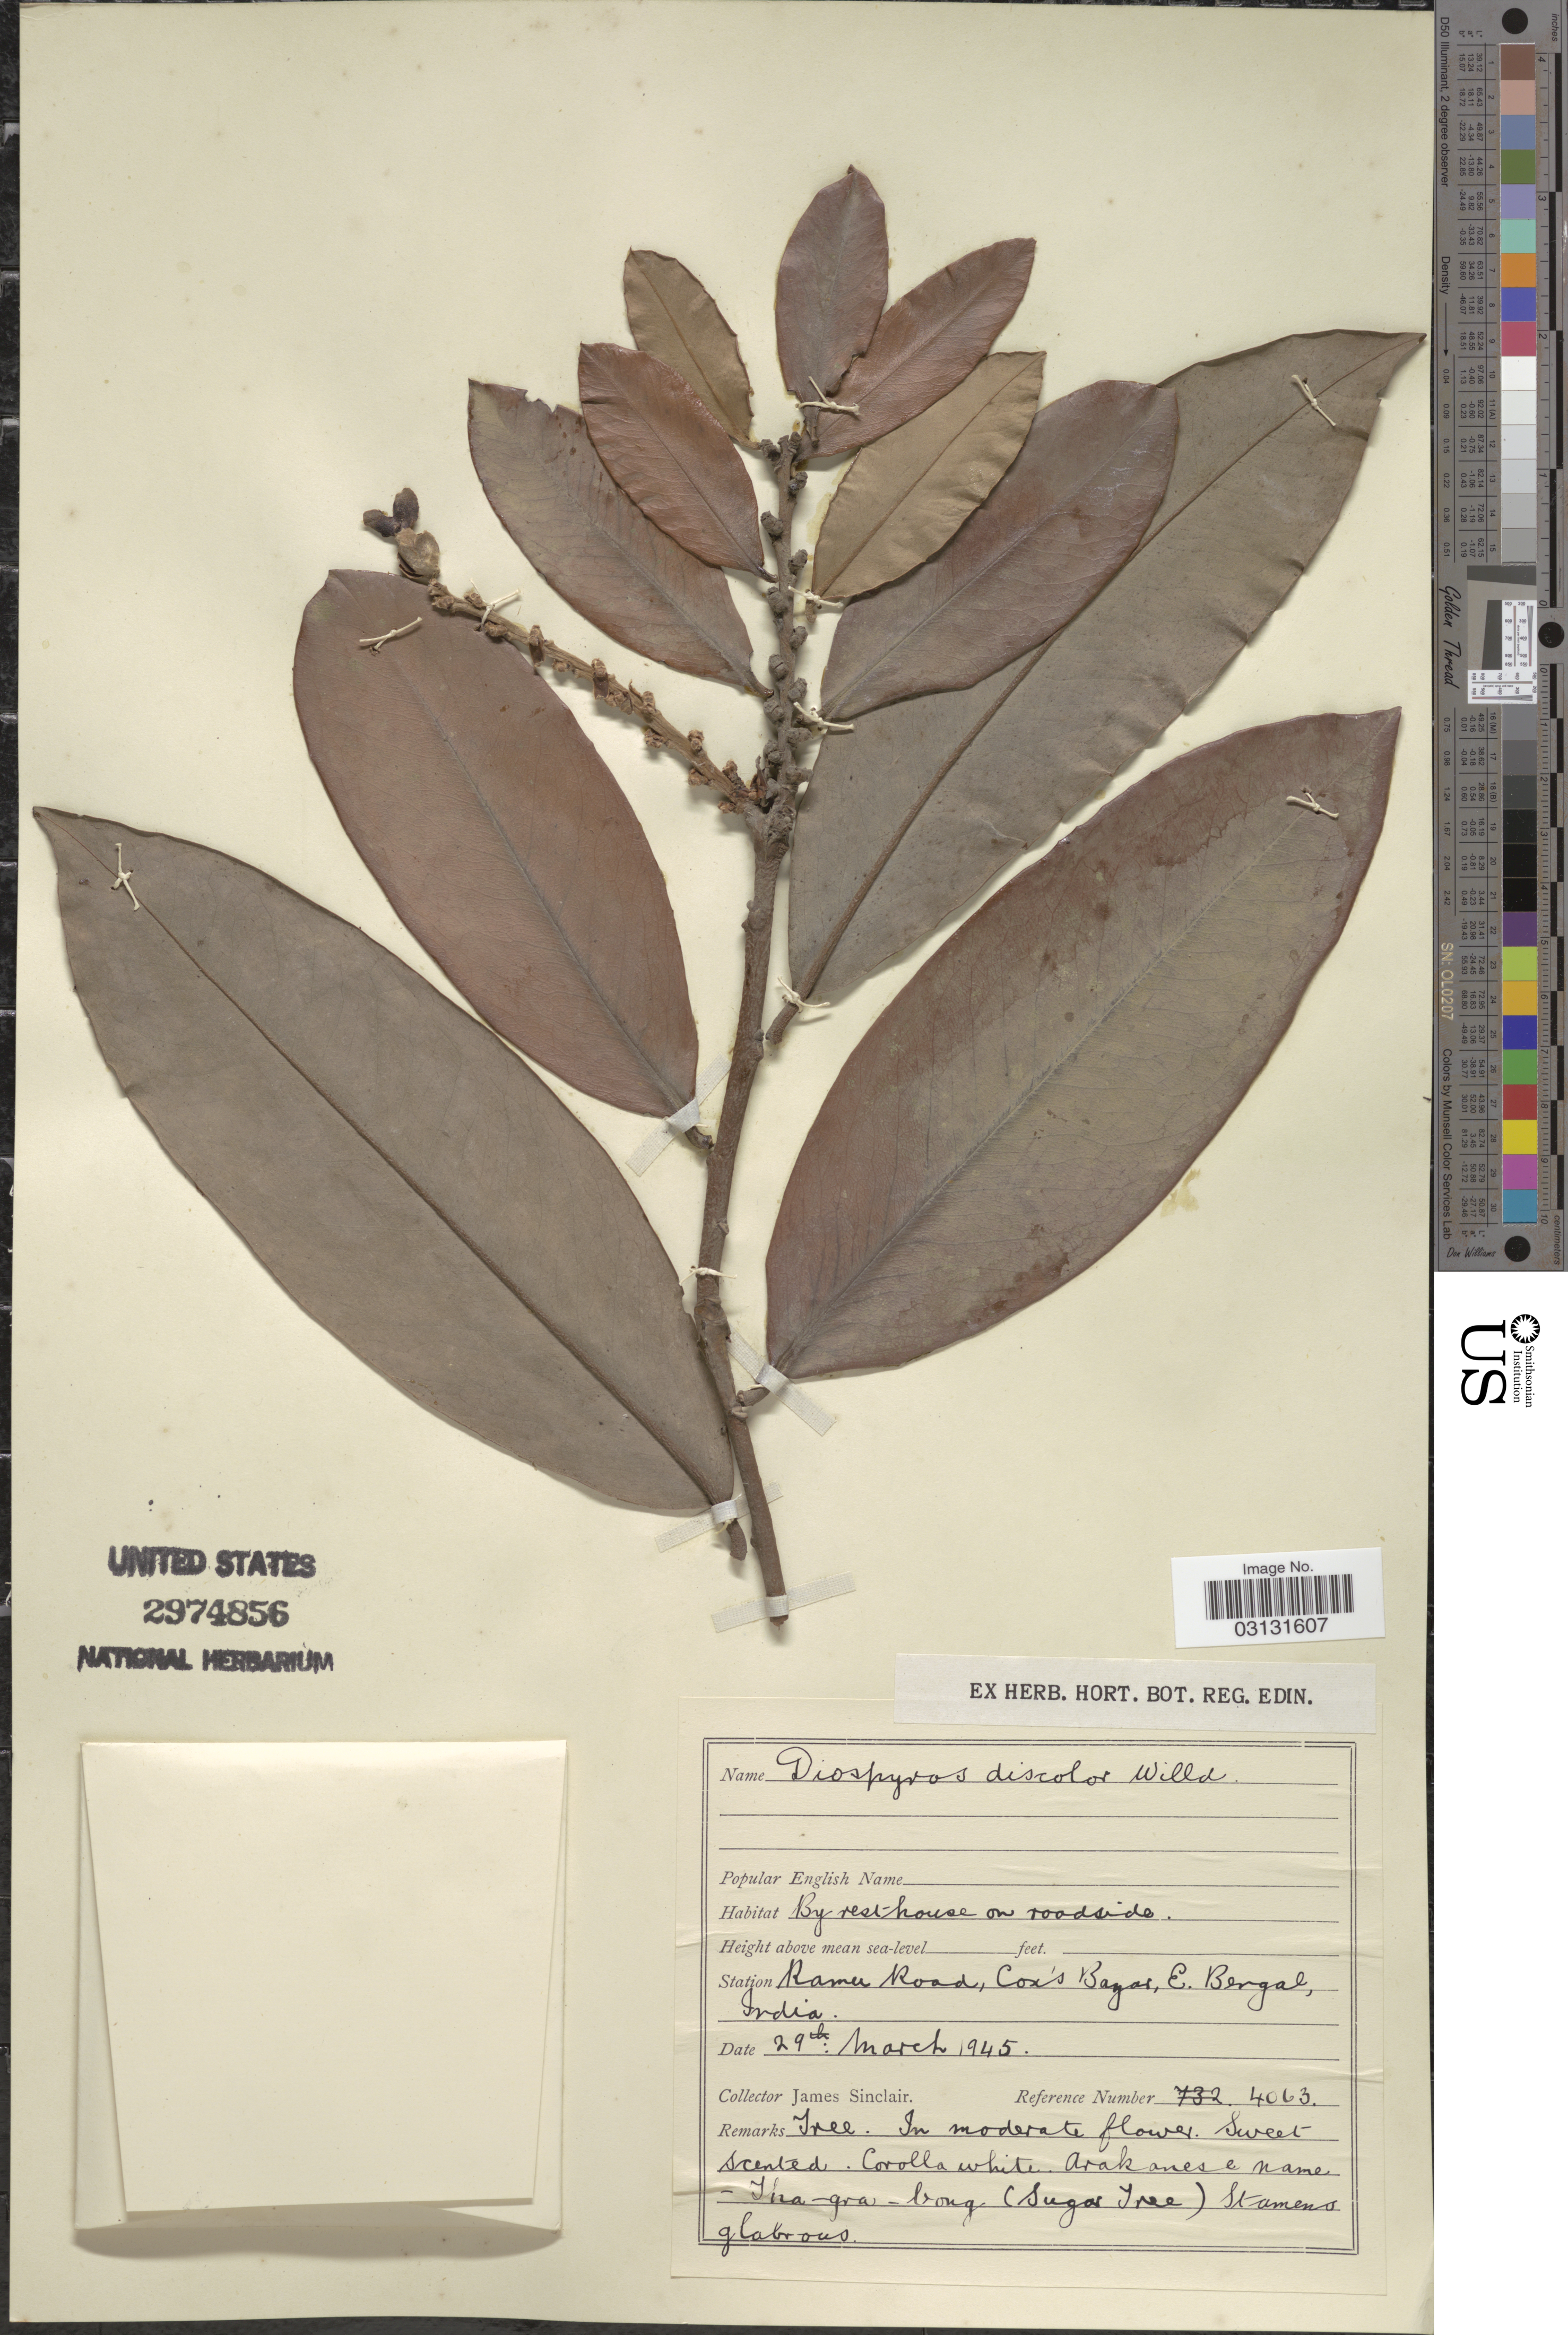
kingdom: Plantae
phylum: Tracheophyta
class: Magnoliopsida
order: Ericales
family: Ebenaceae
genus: Diospyros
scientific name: Diospyros discolor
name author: Willd.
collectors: J. Sinclair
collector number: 4063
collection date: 1945-03-29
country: Bangladesh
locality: Station Ramu Road, Cox's Bazar, E. Bengal.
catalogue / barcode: US 2974856